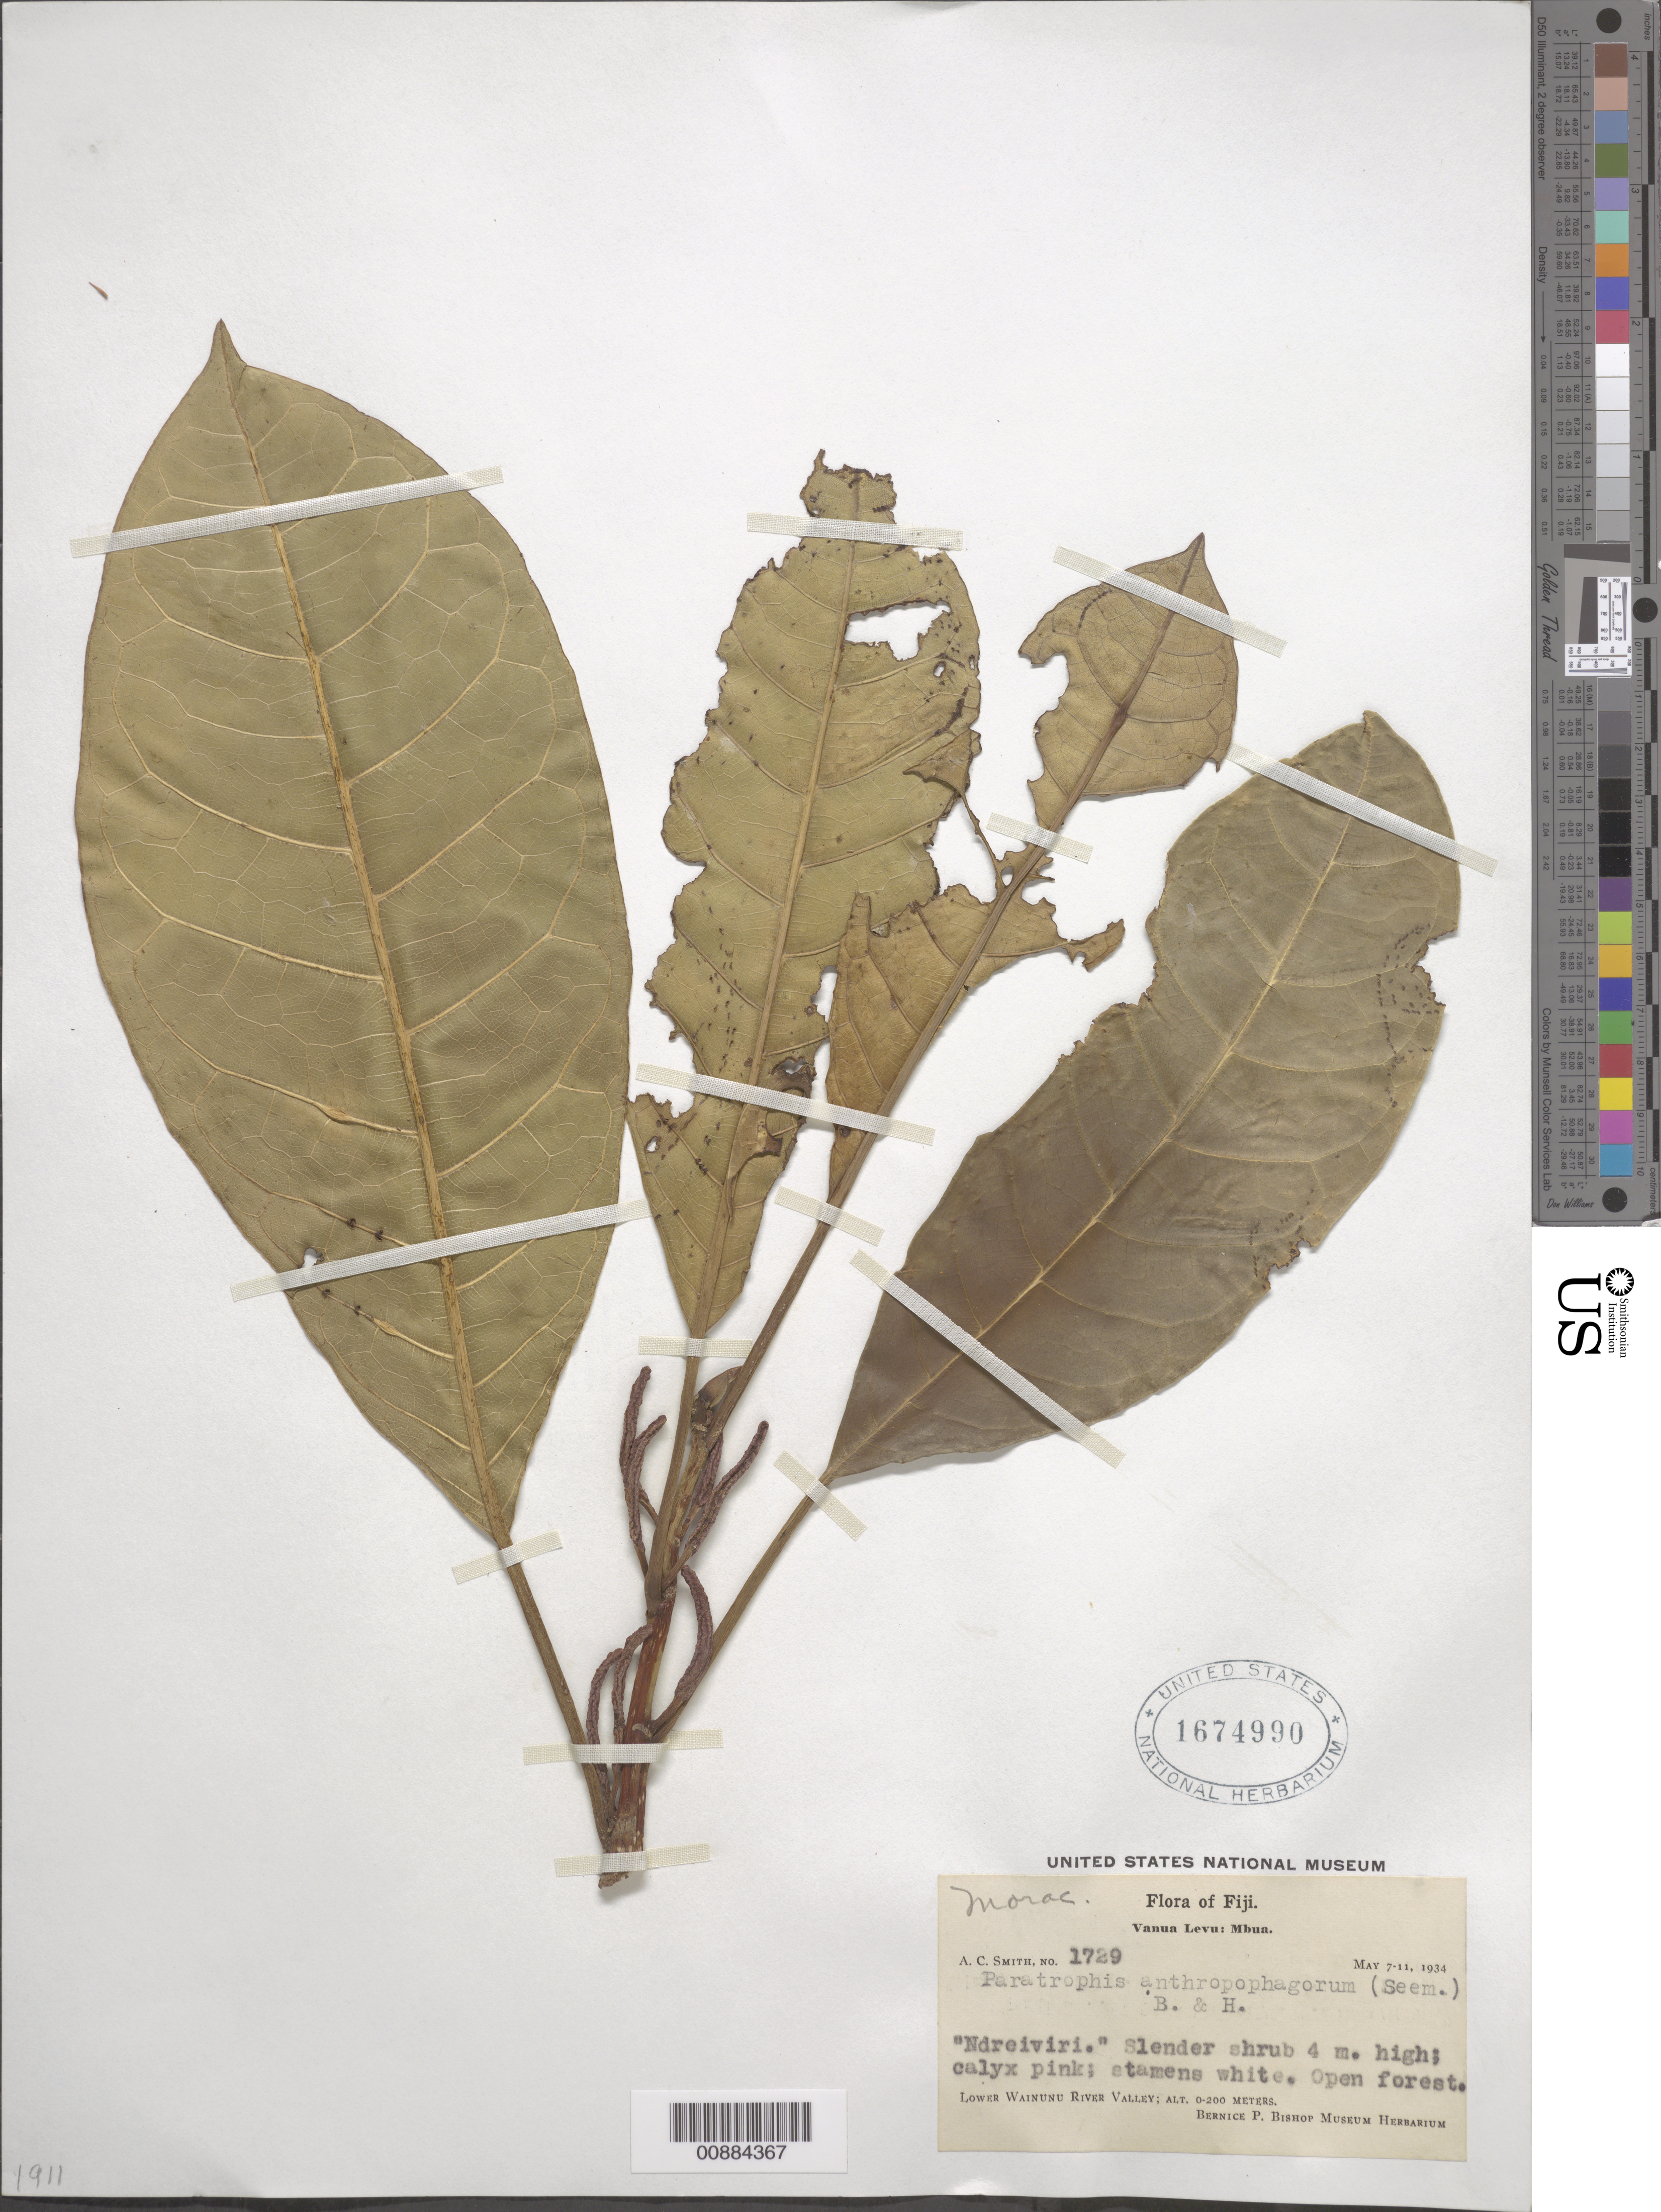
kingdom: Plantae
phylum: Tracheophyta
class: Magnoliopsida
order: Rosales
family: Moraceae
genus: Paratrophis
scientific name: Paratrophis anthropophagorum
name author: (Seem.) Benth. & Hook. f. ex Drake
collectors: C. A. Smith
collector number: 1729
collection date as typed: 07 May 1934 to 11 May 1934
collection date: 1934-05-07/1934-05-11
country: Fiji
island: Vanua Levu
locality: Vanua Levu: Mbua, Lower Wanunu River Valley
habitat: Open forest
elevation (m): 0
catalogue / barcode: US 1674990